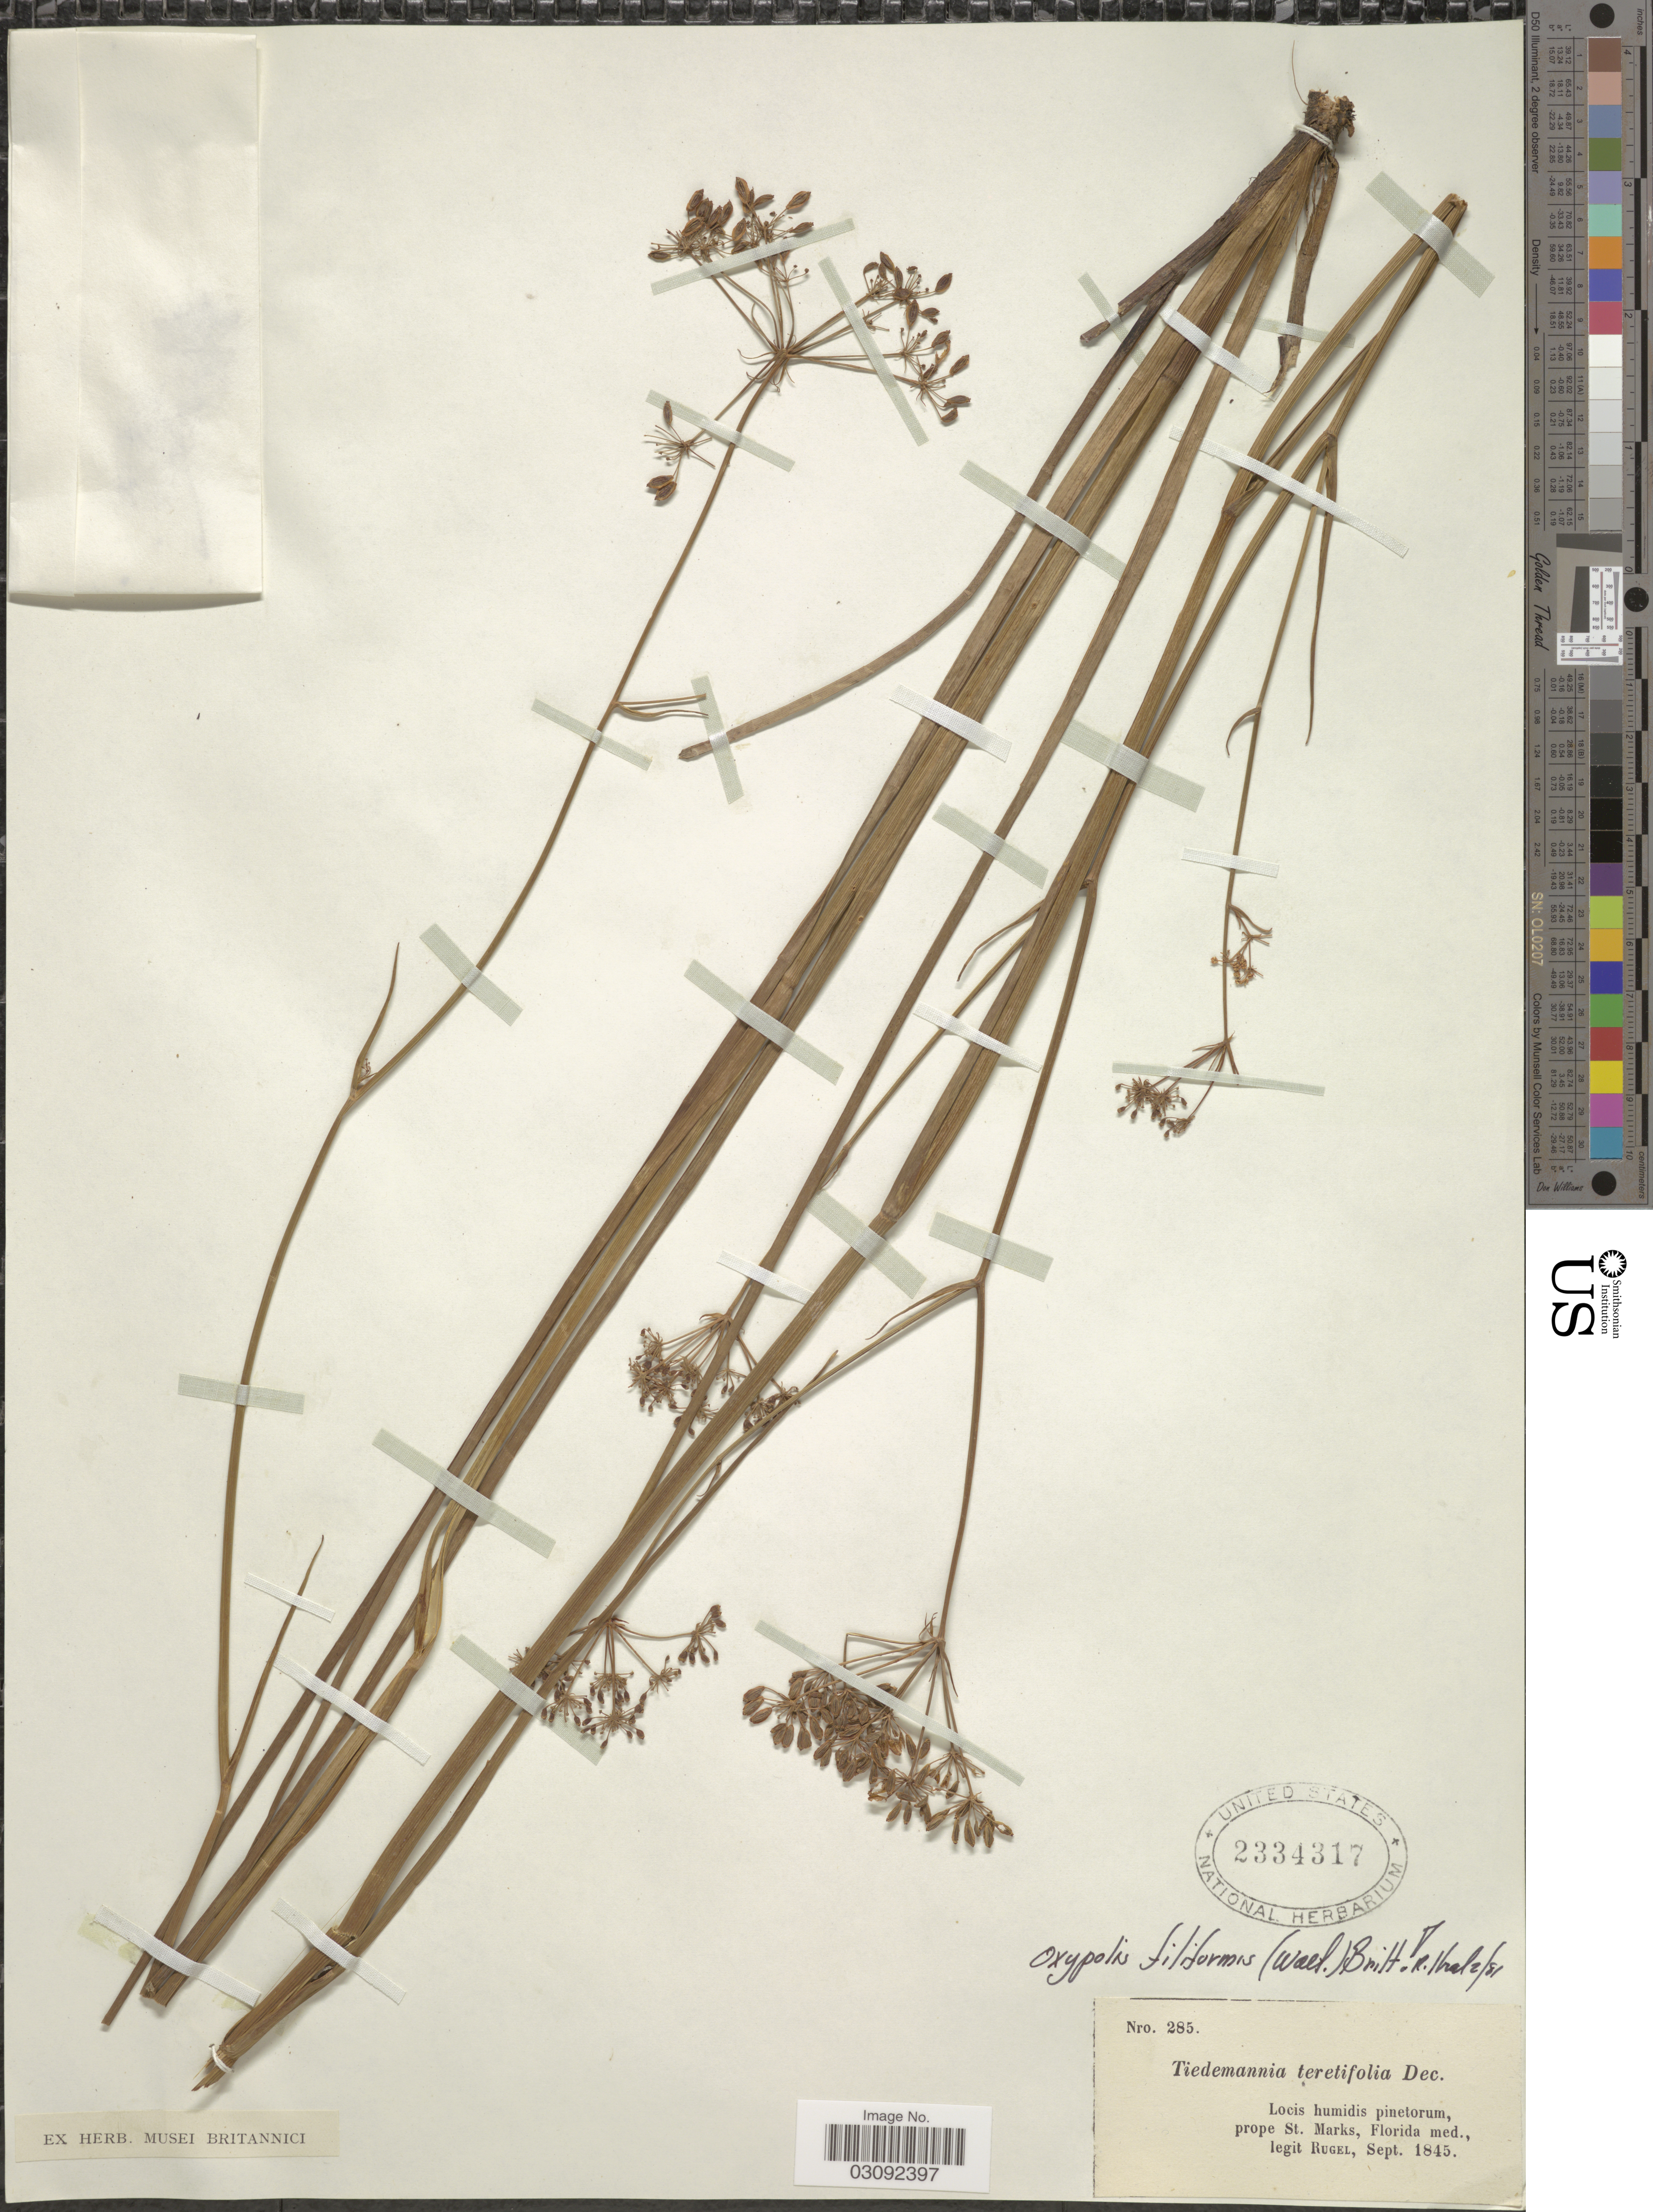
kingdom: Plantae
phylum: Tracheophyta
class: Magnoliopsida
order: Apiales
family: Apiaceae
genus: Oxypolis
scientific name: Oxypolis filiformis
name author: (Walter) Britton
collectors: Rugel, --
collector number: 285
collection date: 1845-09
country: United States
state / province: Florida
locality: Prope St. Marks, Florida med.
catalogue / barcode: US 2334317